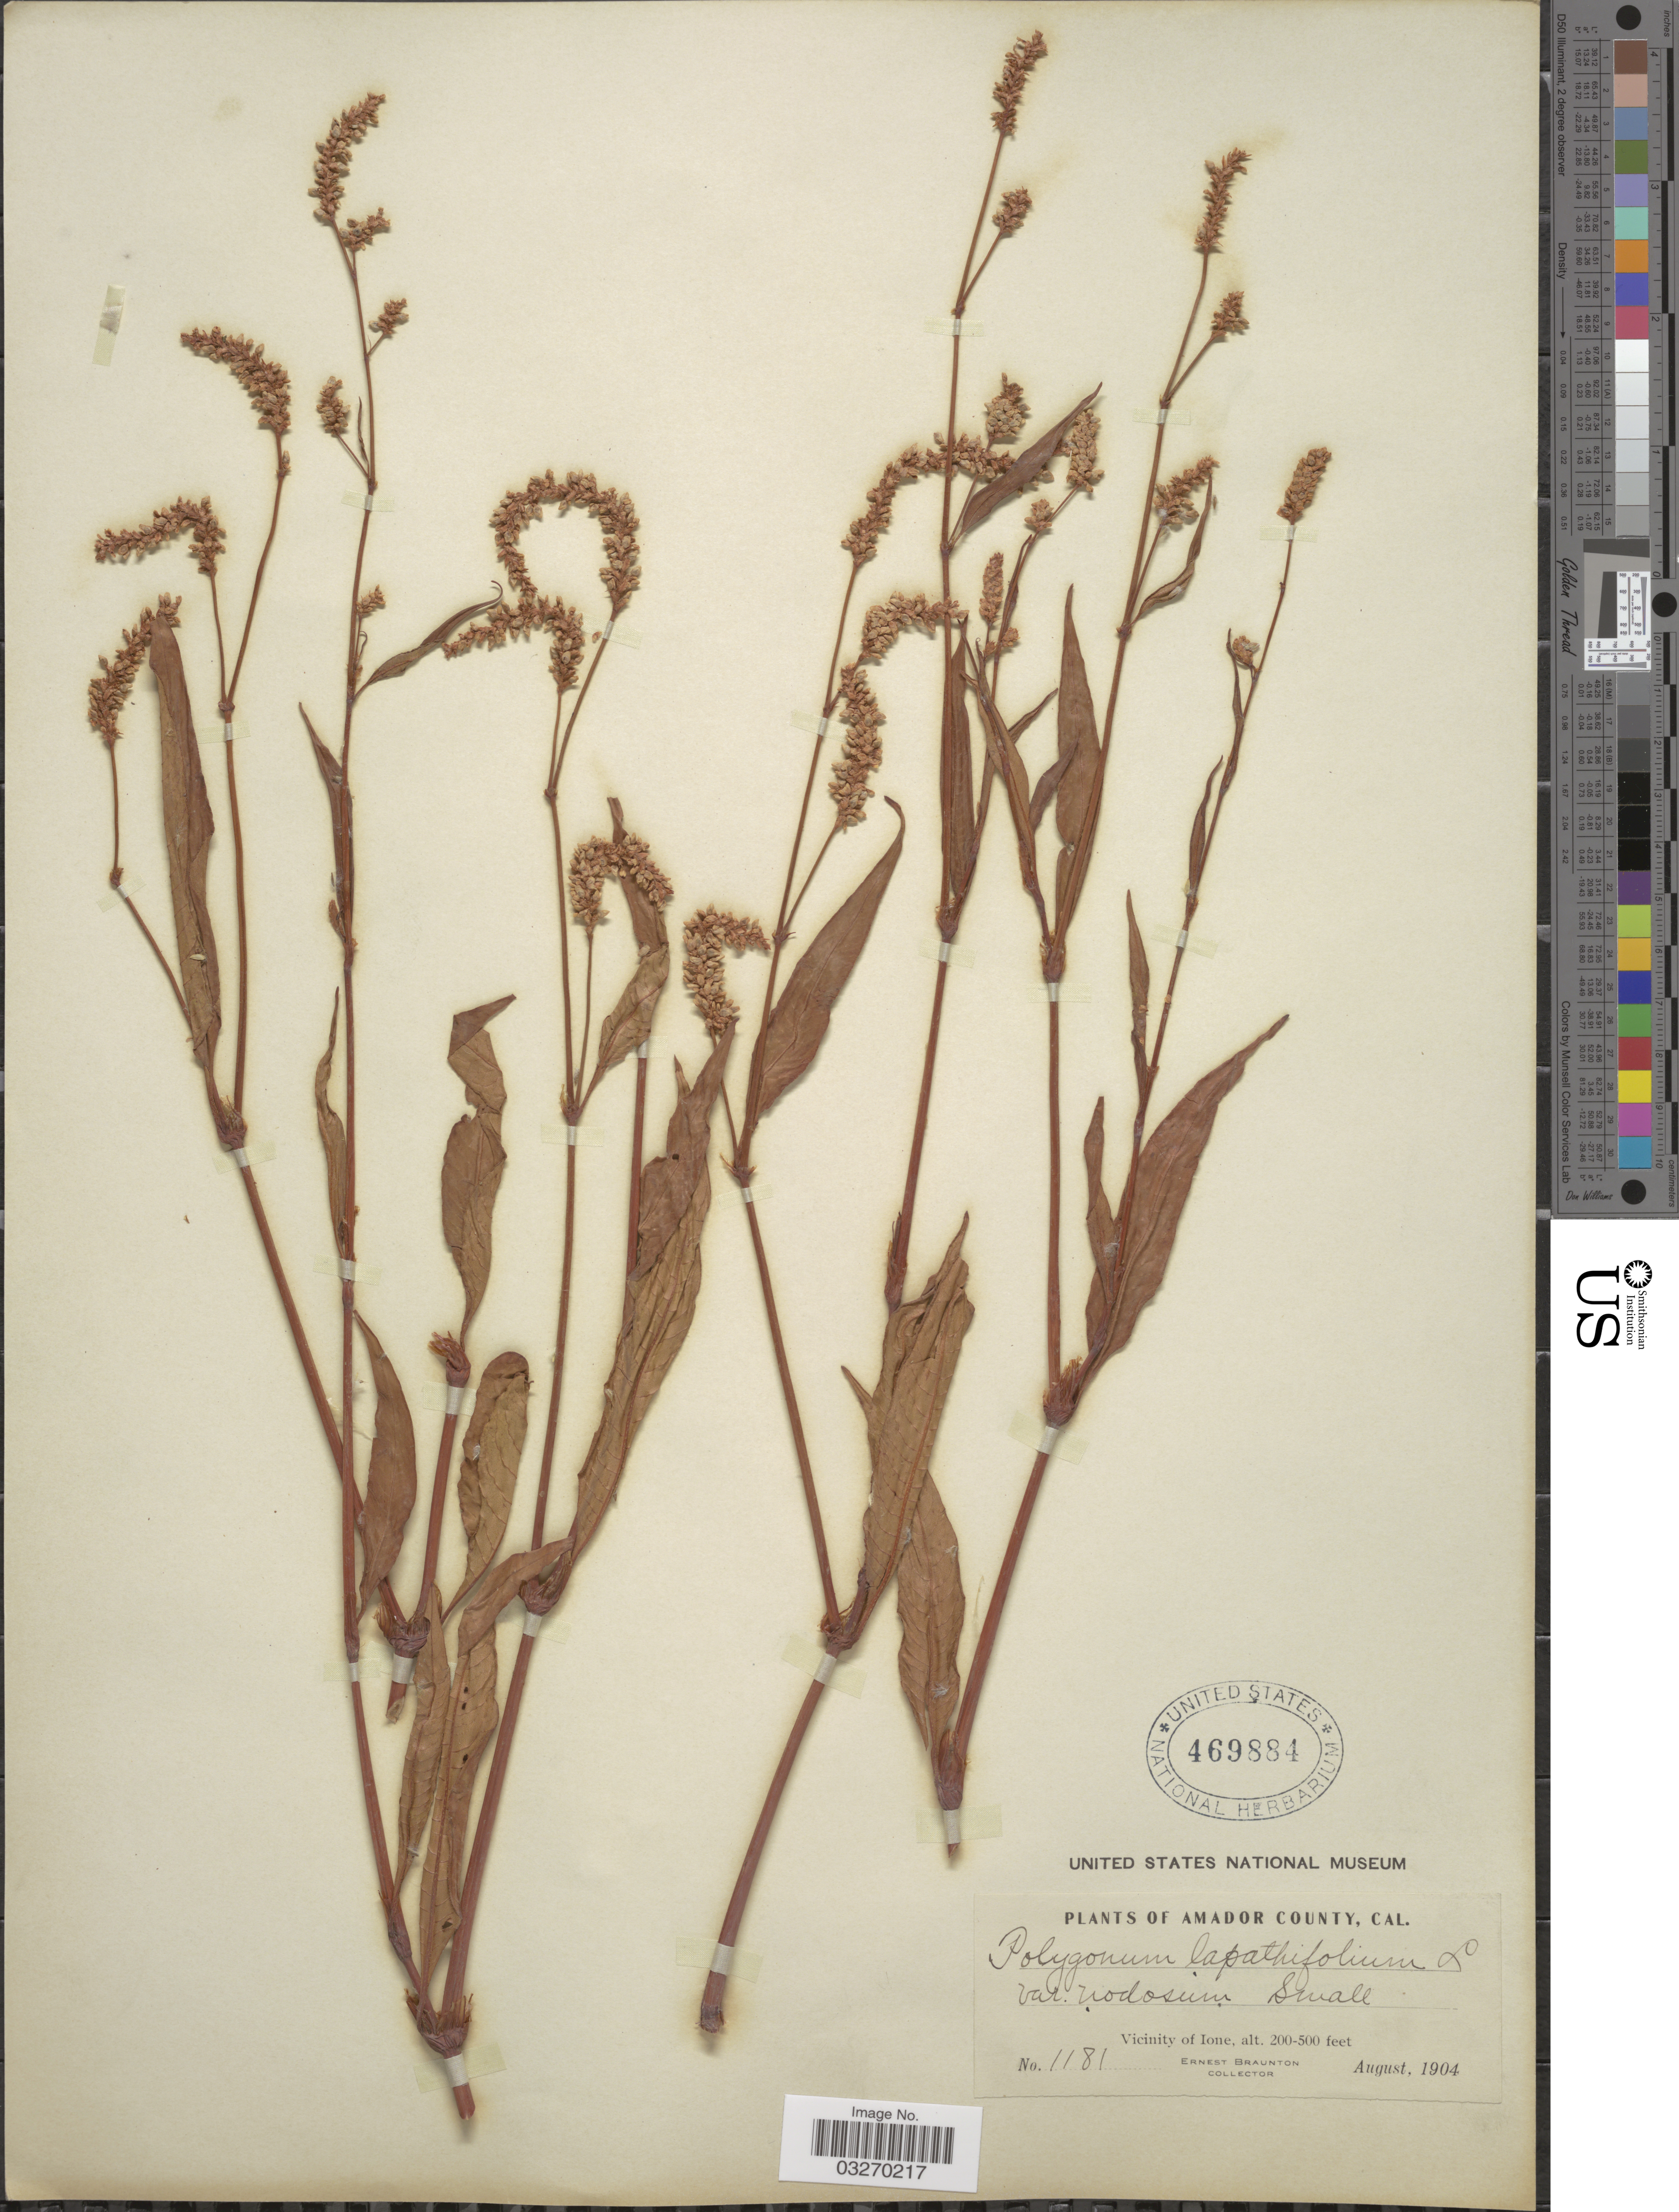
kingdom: Plantae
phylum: Tracheophyta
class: Magnoliopsida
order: Caryophyllales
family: Polygonaceae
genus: Persicaria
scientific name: Persicaria lapathifolia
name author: (L.) Delarbre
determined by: Atha, D. E.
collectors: E. Braunton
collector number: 1181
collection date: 1904-08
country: United States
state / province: California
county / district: Amador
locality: Amador County. Vicinity of Ione.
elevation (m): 61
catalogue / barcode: US 469884